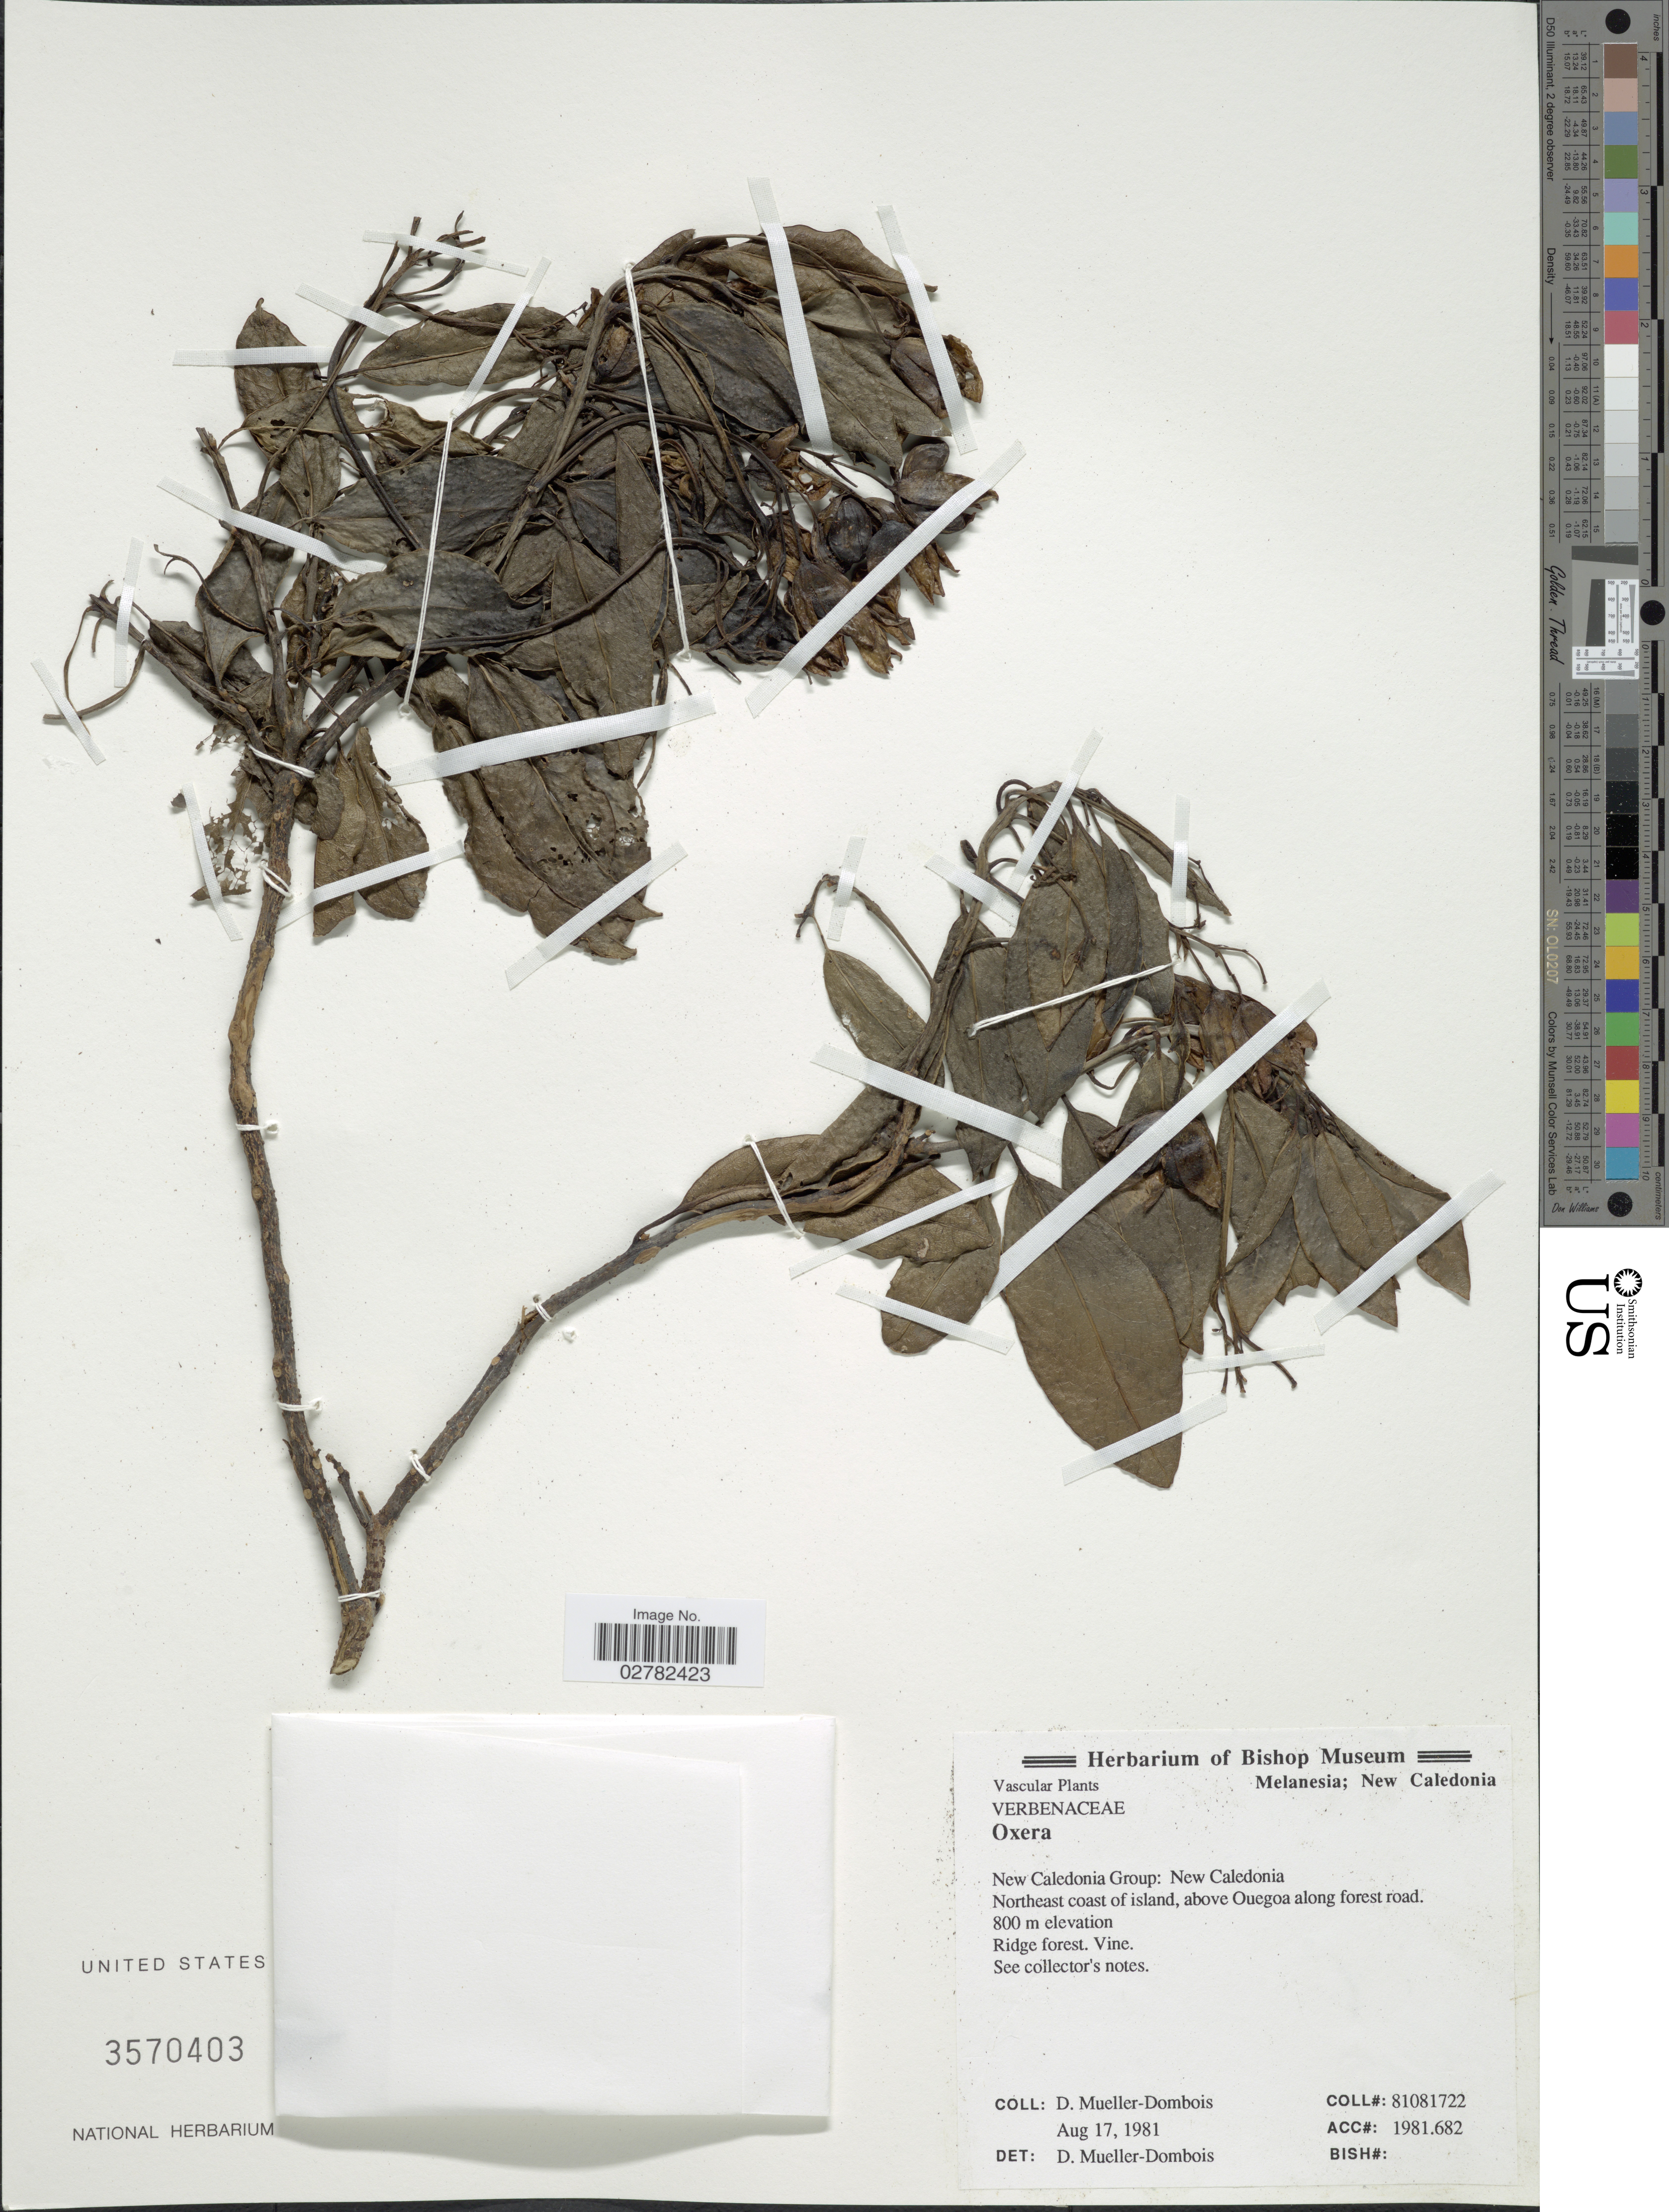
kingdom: Plantae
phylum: Tracheophyta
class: Magnoliopsida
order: Lamiales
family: Lamiaceae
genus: Oxera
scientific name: Oxera sp.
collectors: D. Mueller-Dombois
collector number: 81081722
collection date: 1981-08-17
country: New Caledonia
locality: New Caledonia Group: New Caledonia, Northeast coast of island, above Ouegoa along forest road.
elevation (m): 800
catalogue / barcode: US 3570403